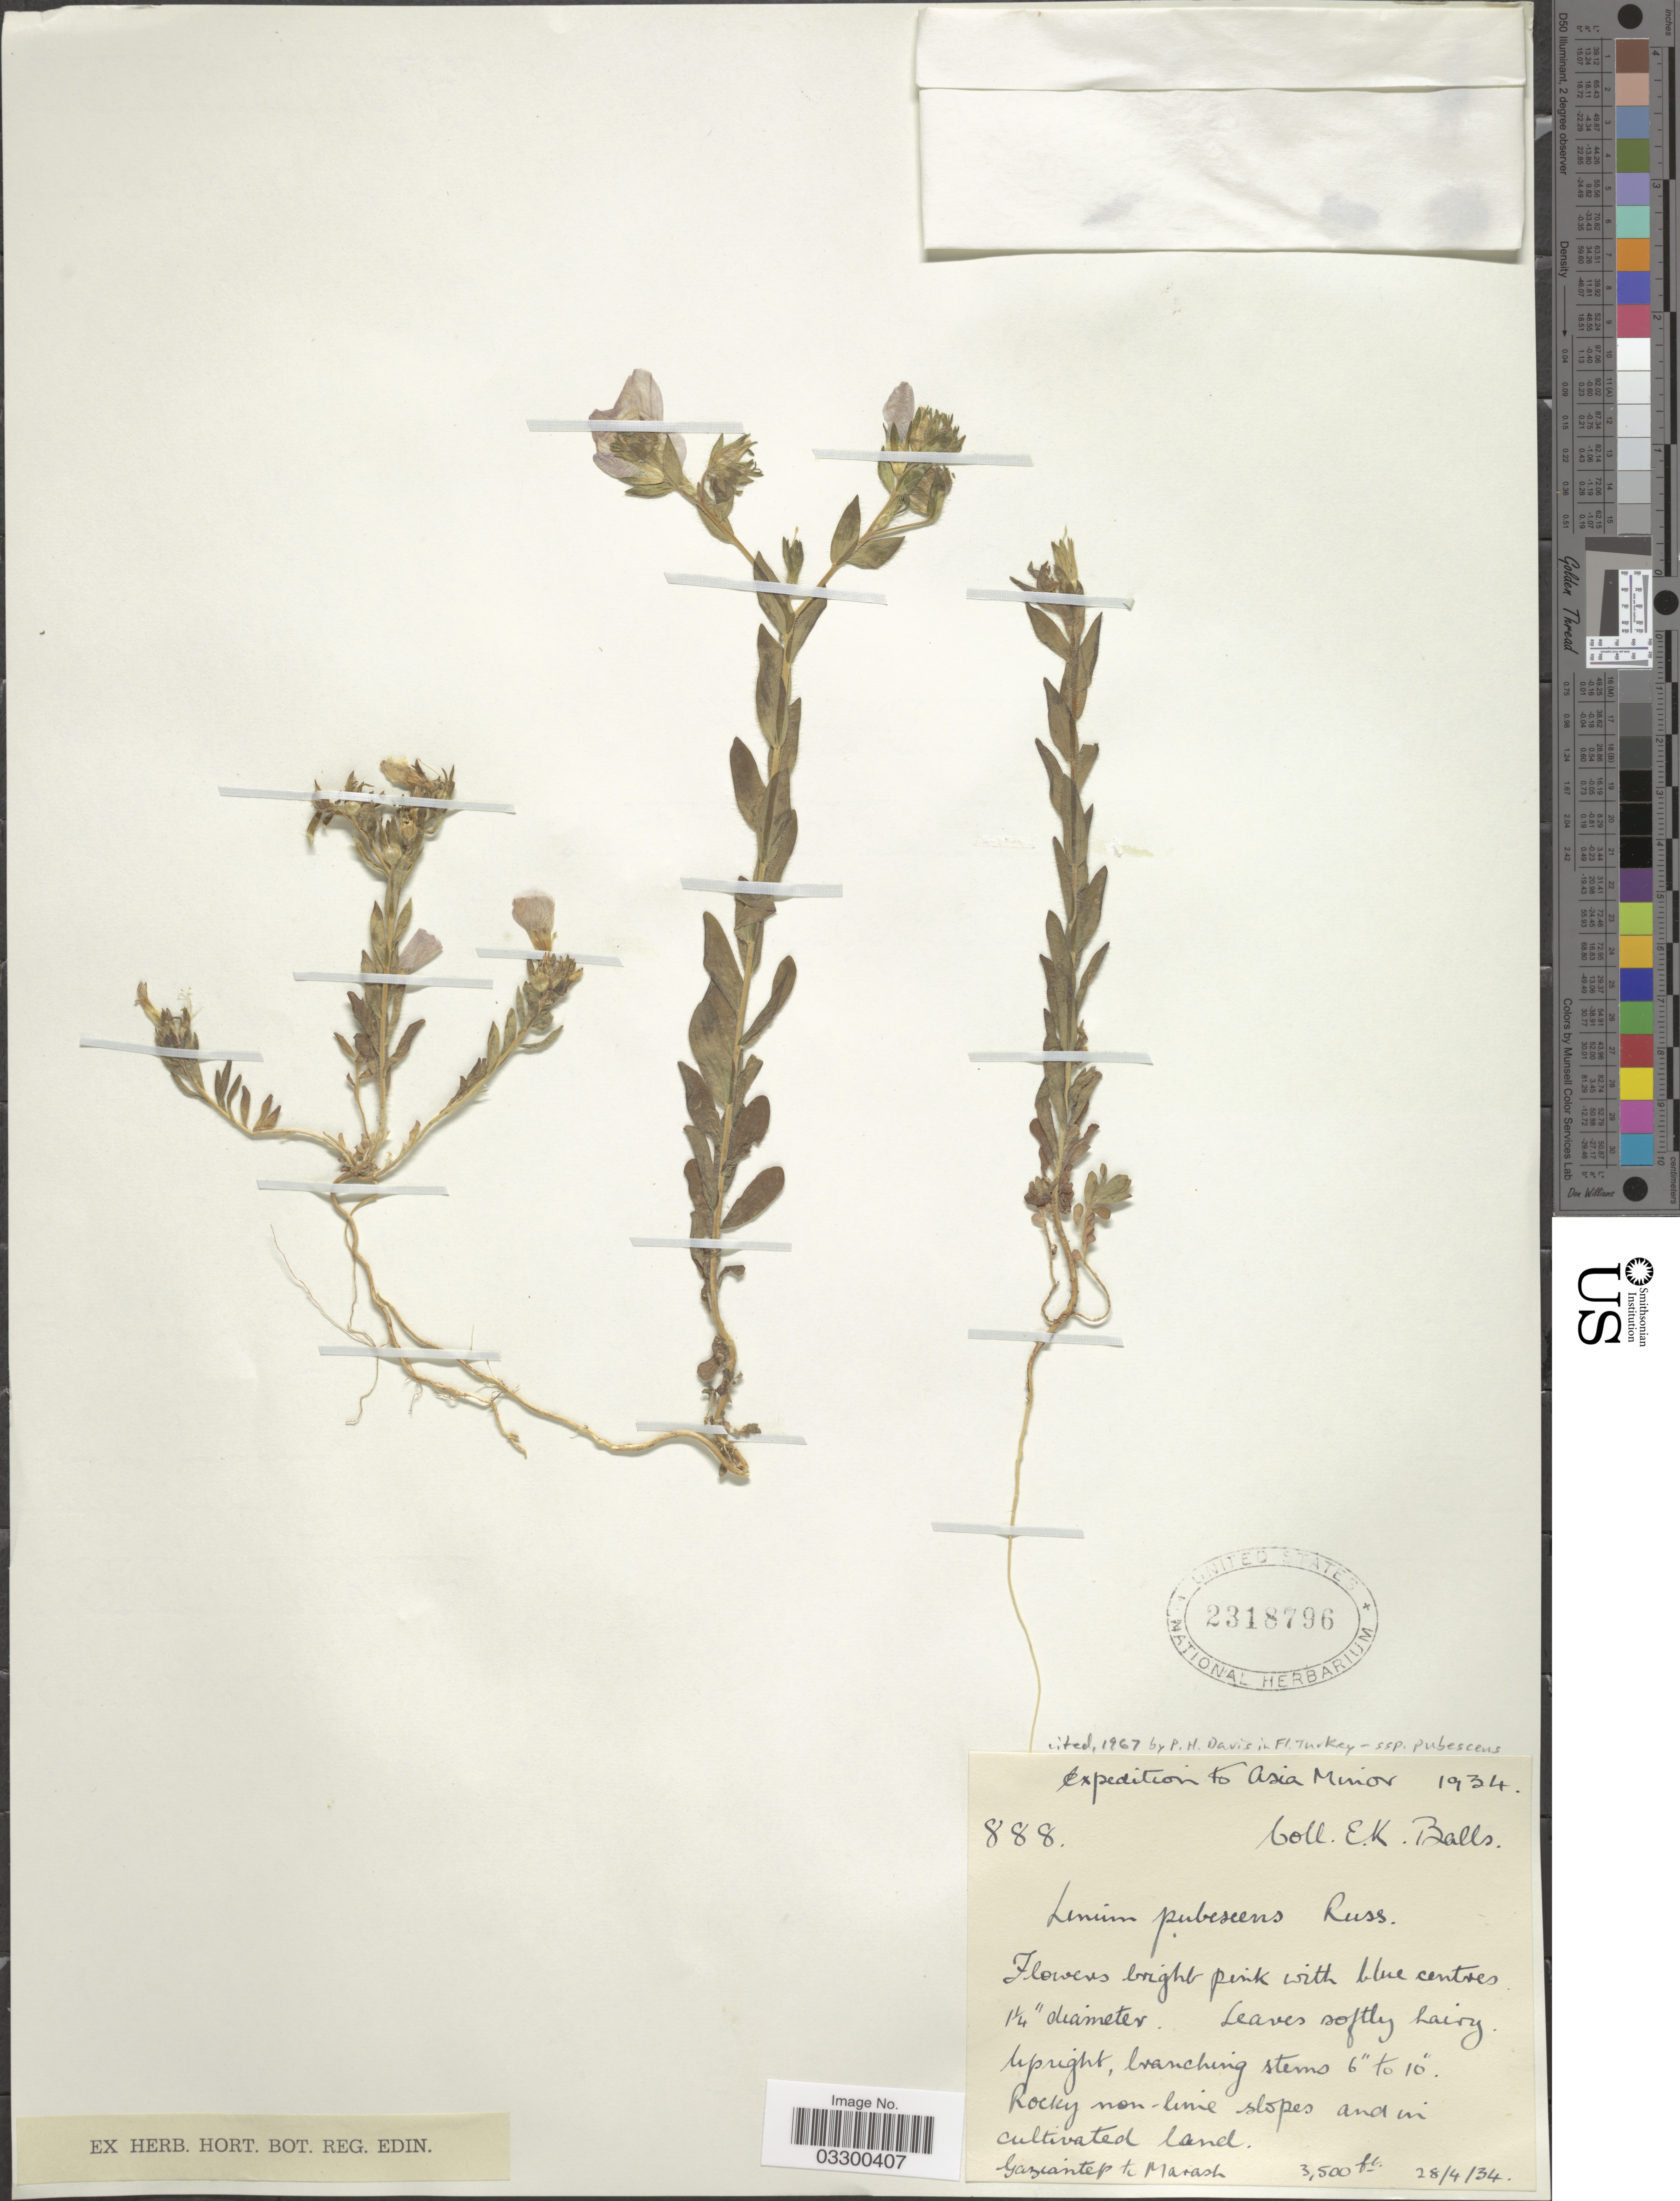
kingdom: Plantae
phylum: Tracheophyta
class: Magnoliopsida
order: Malpighiales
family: Linaceae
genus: Linum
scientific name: Linum pubescens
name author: (Sol.) Banks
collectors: E. K. Balls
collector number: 888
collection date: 1934-04-28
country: Turkey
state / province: Gaziantep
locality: Asia Minor. Gaziantep to Marash.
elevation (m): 1067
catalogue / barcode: US 2318796